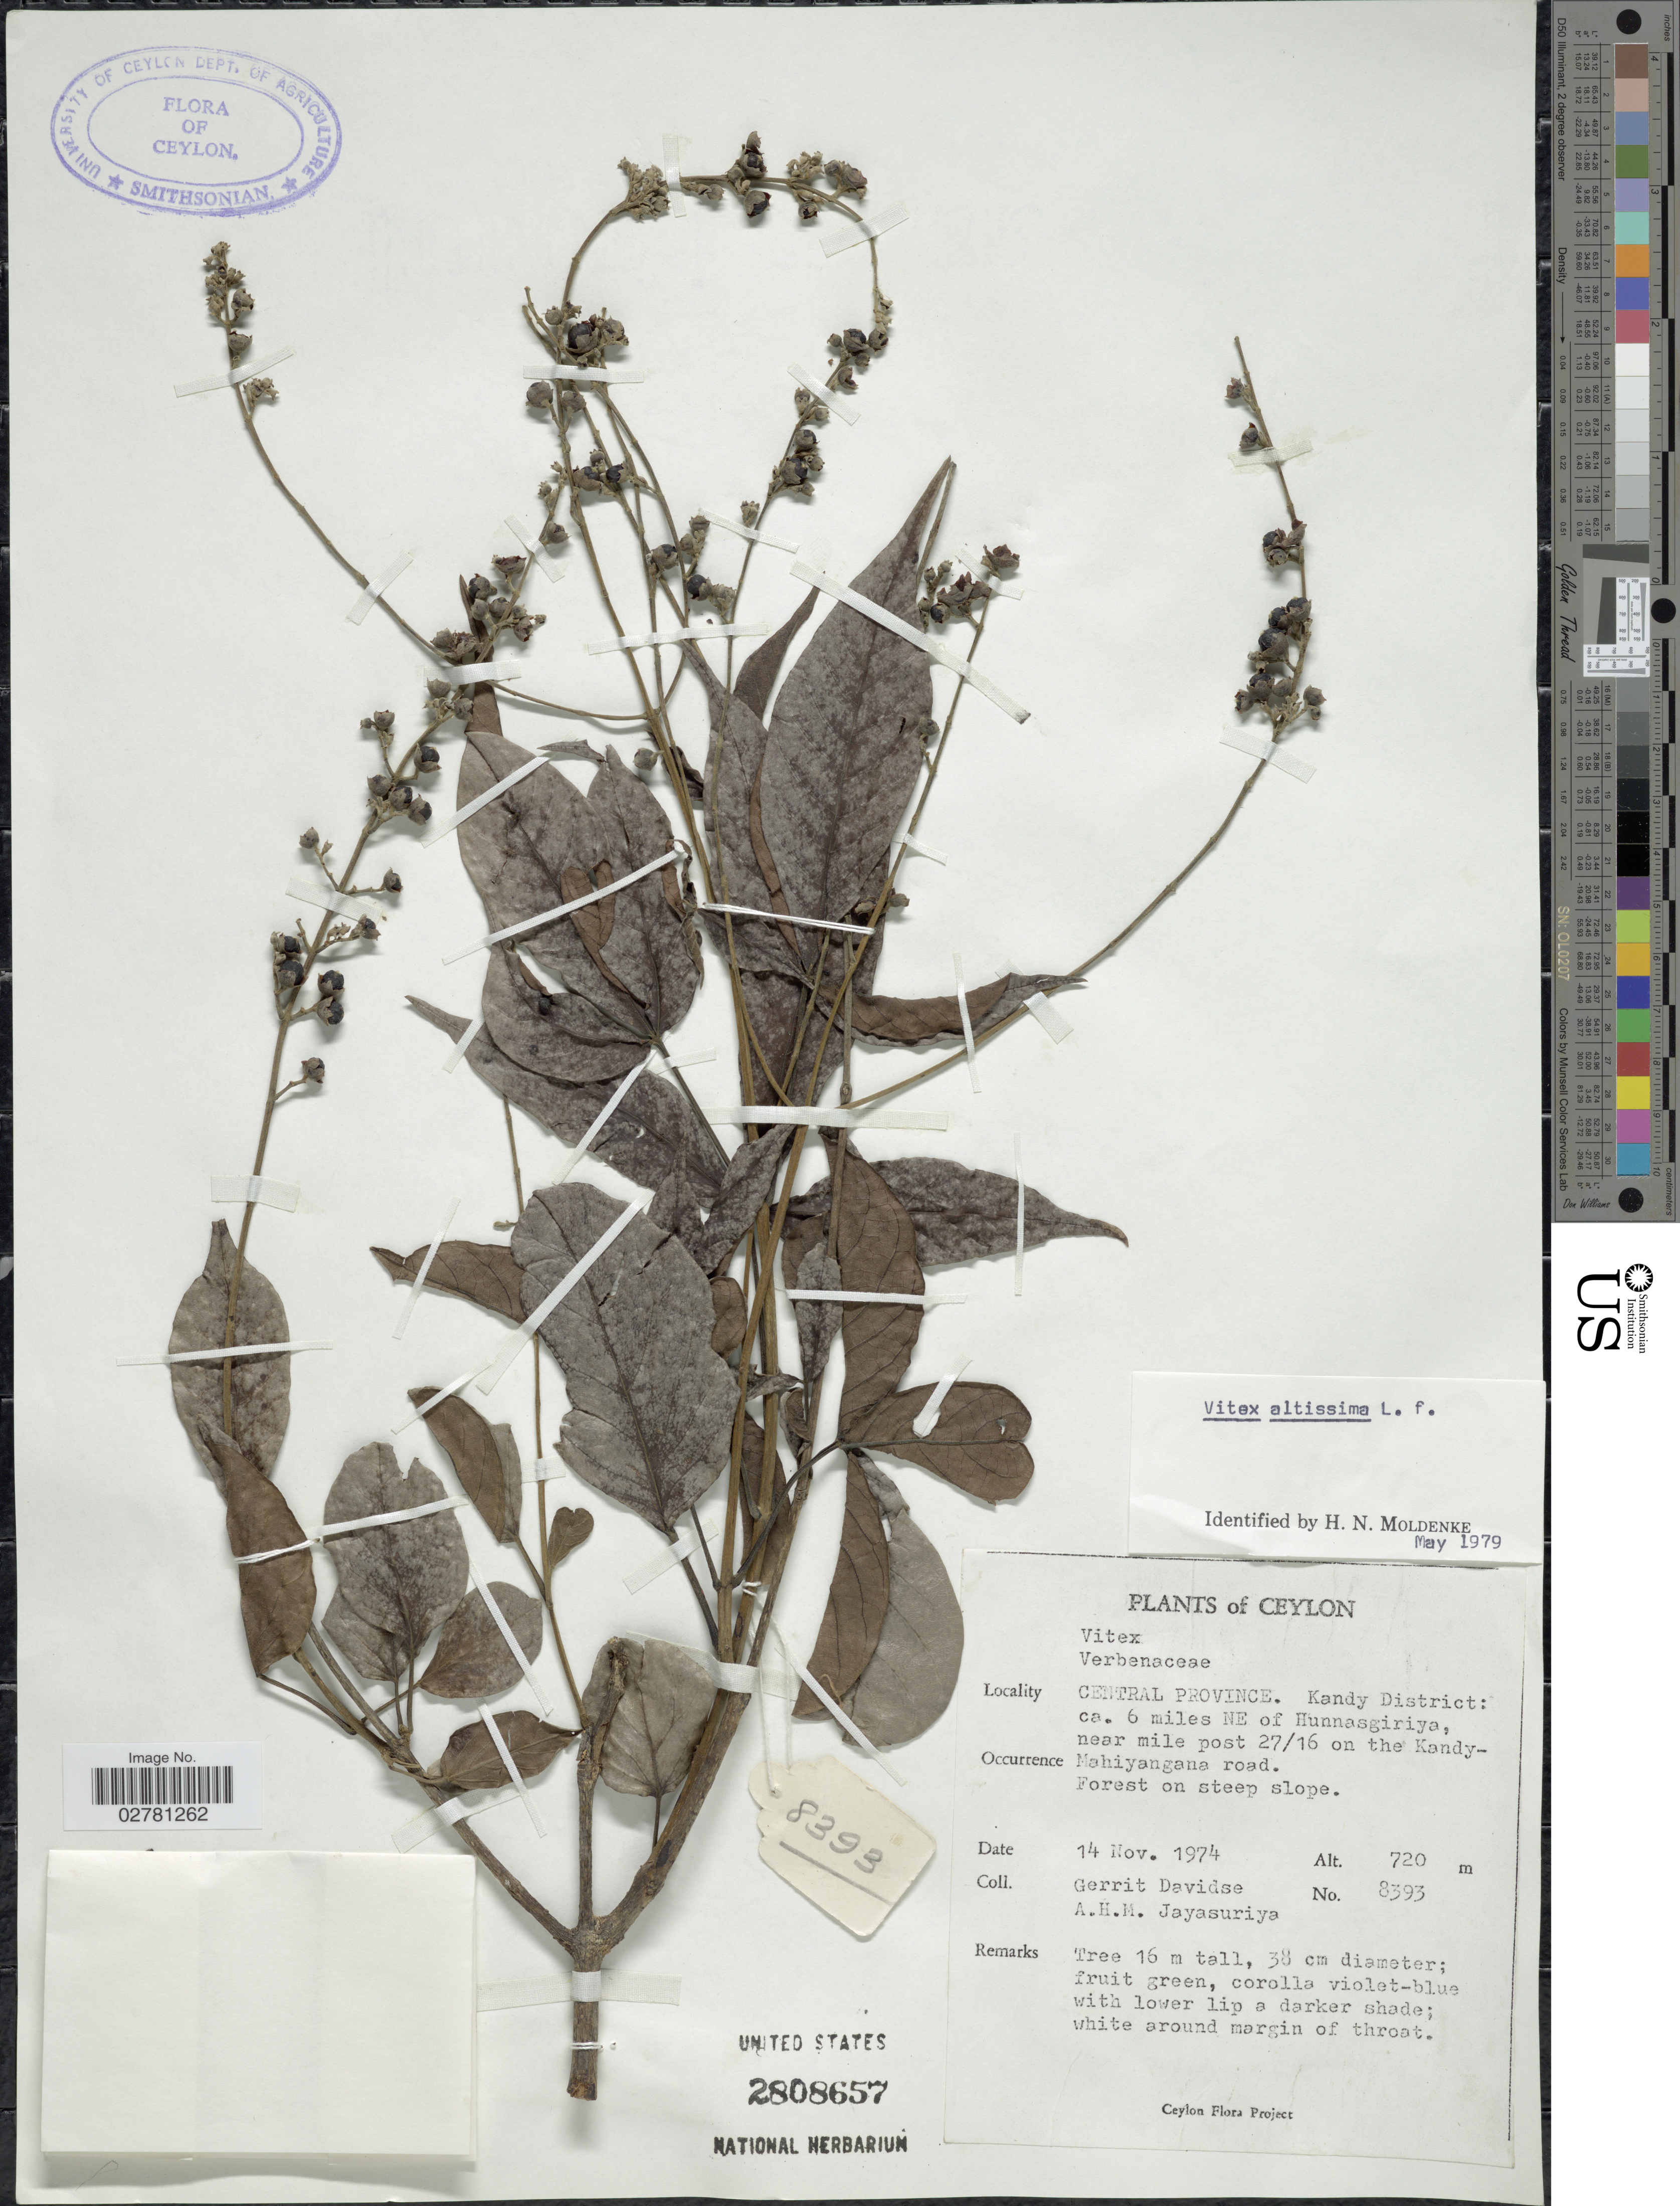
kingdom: Plantae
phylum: Tracheophyta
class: Magnoliopsida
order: Lamiales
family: Lamiaceae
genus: Vitex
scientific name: Vitex altissima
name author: L. f.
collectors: G. Davidse & A. H. Jayasuriya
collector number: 8393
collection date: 1974-11-14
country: Sri Lanka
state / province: Central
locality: Ceylon. Kandy District: ca. 6 miles NE of Hunnasgiriya, near mile post 27/16 on the Kandy-Mahiyangana road.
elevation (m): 720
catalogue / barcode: US 2808657